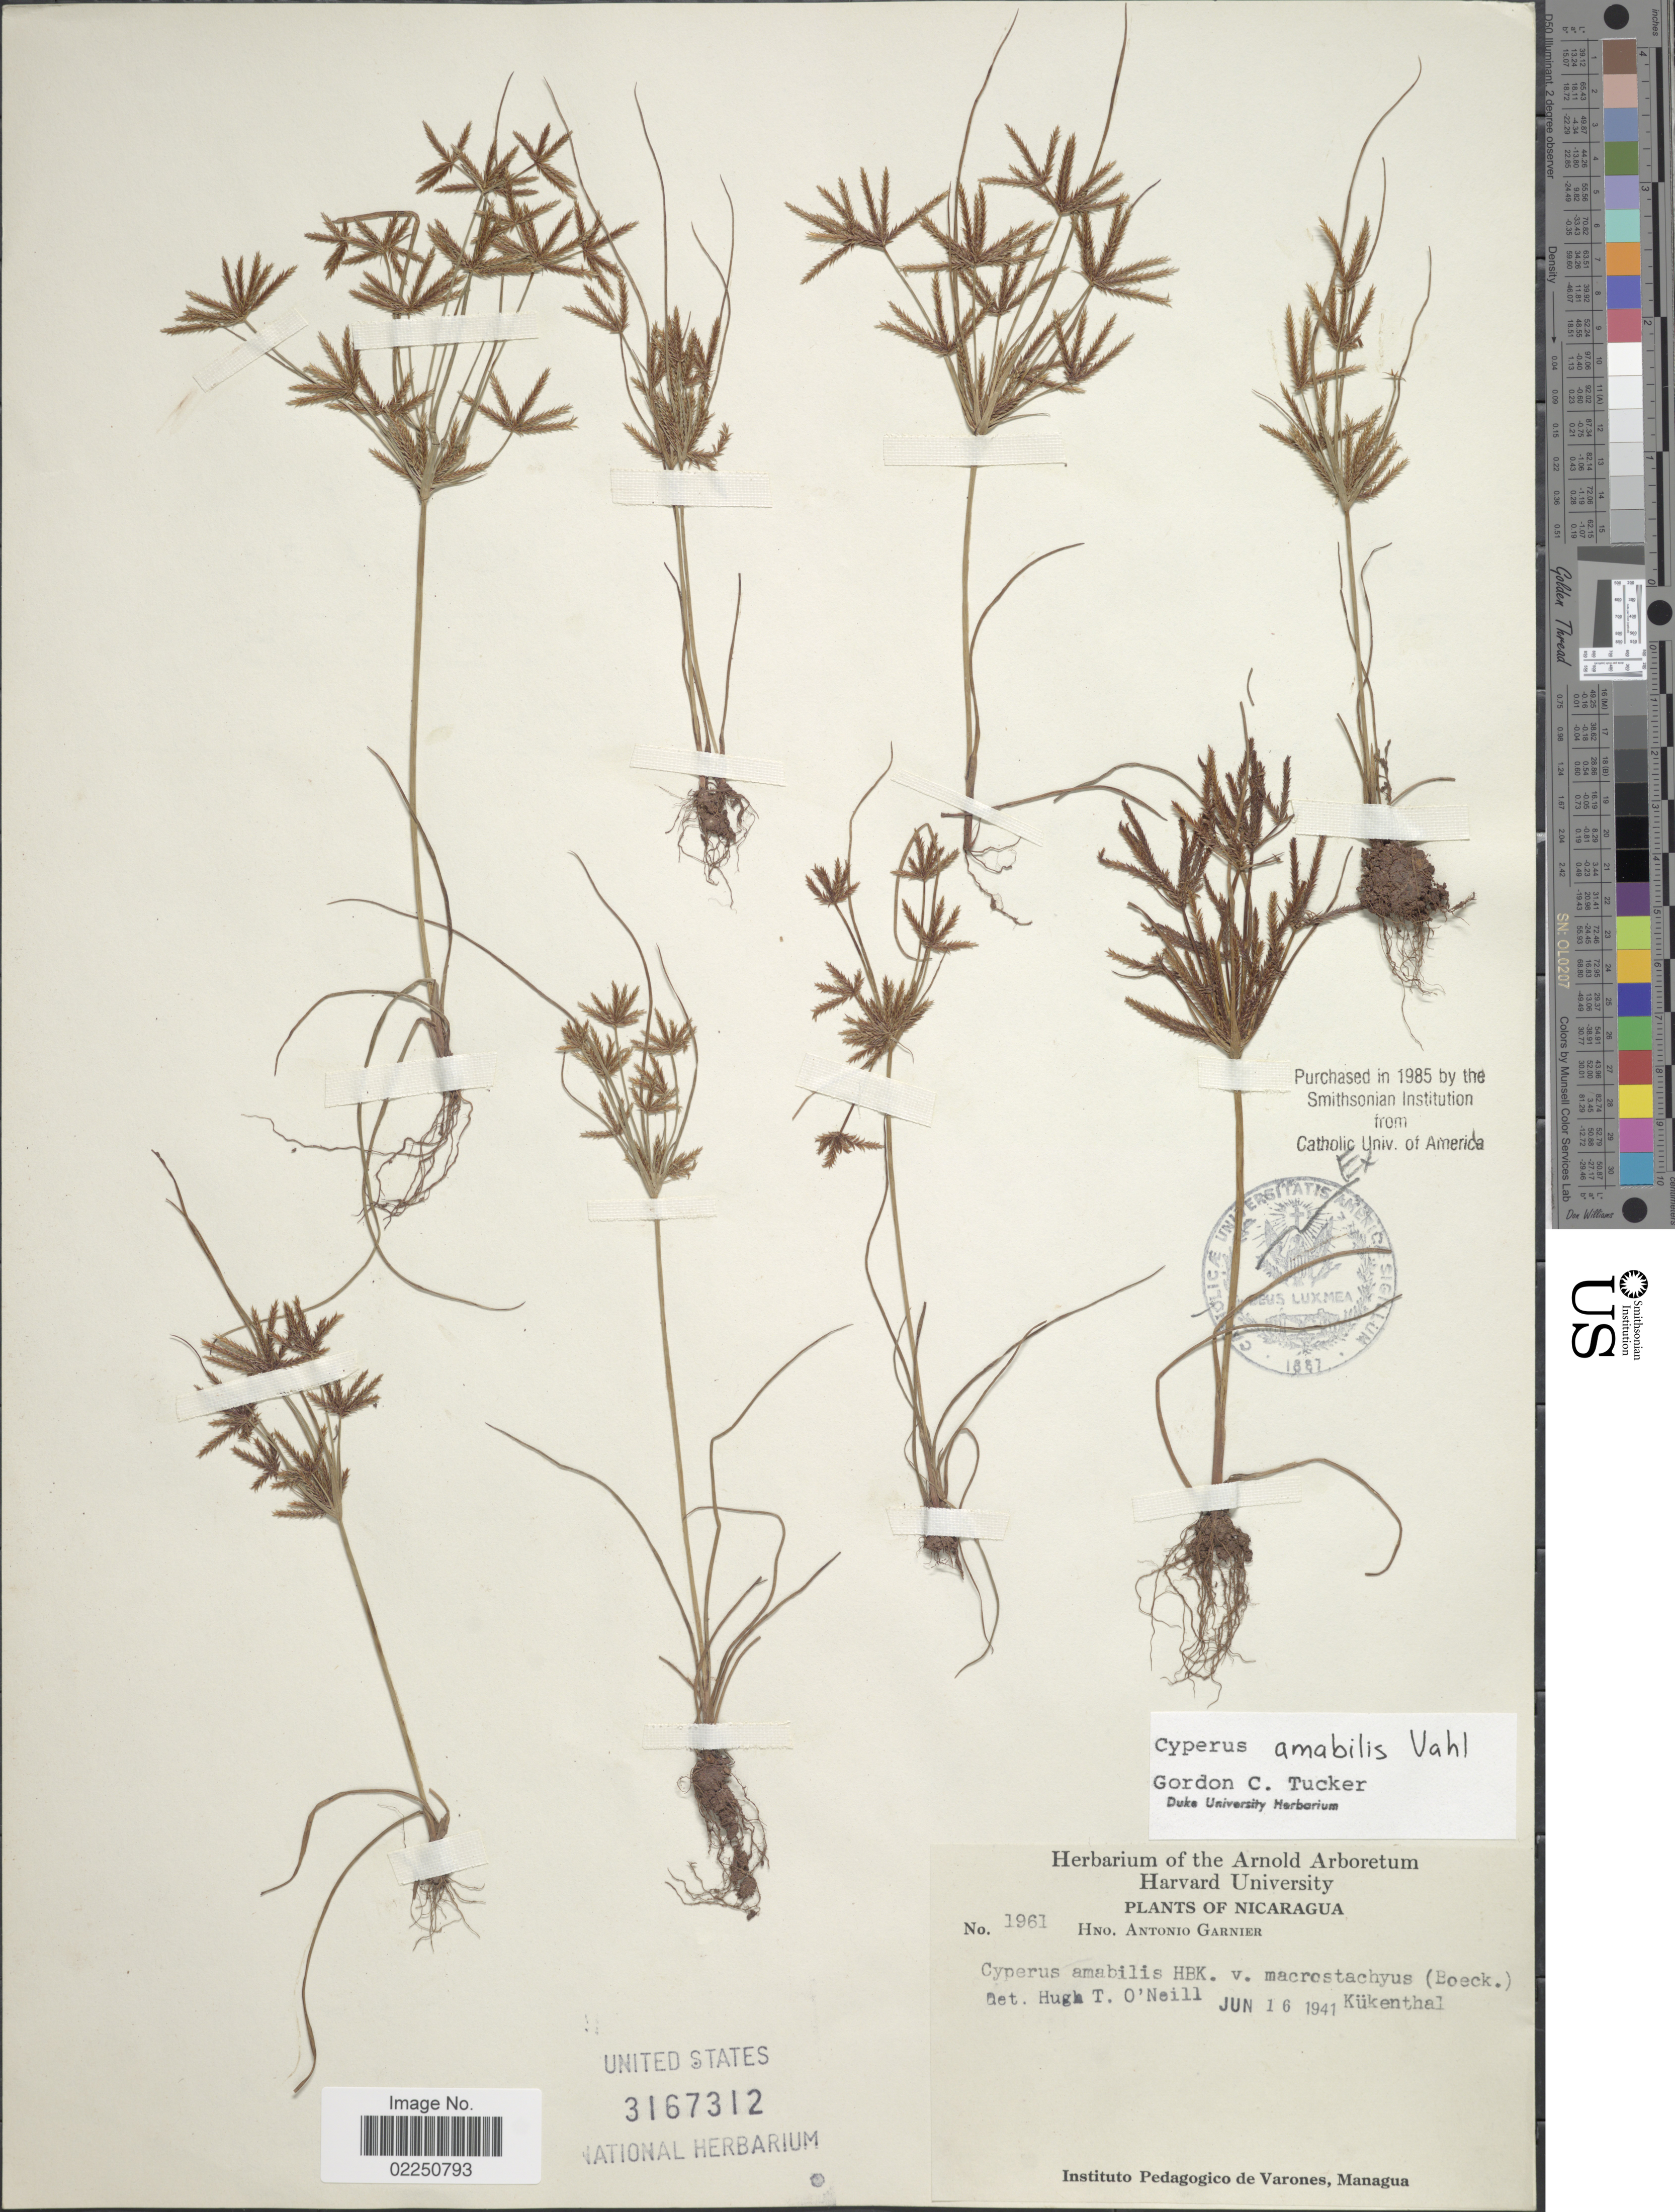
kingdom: Plantae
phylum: Tracheophyta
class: Liliopsida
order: Poales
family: Cyperaceae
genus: Cyperus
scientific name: Cyperus amabilis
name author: Vahl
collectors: Bro. A. Garnier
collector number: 1961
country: Nicaragua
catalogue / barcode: US 3167312